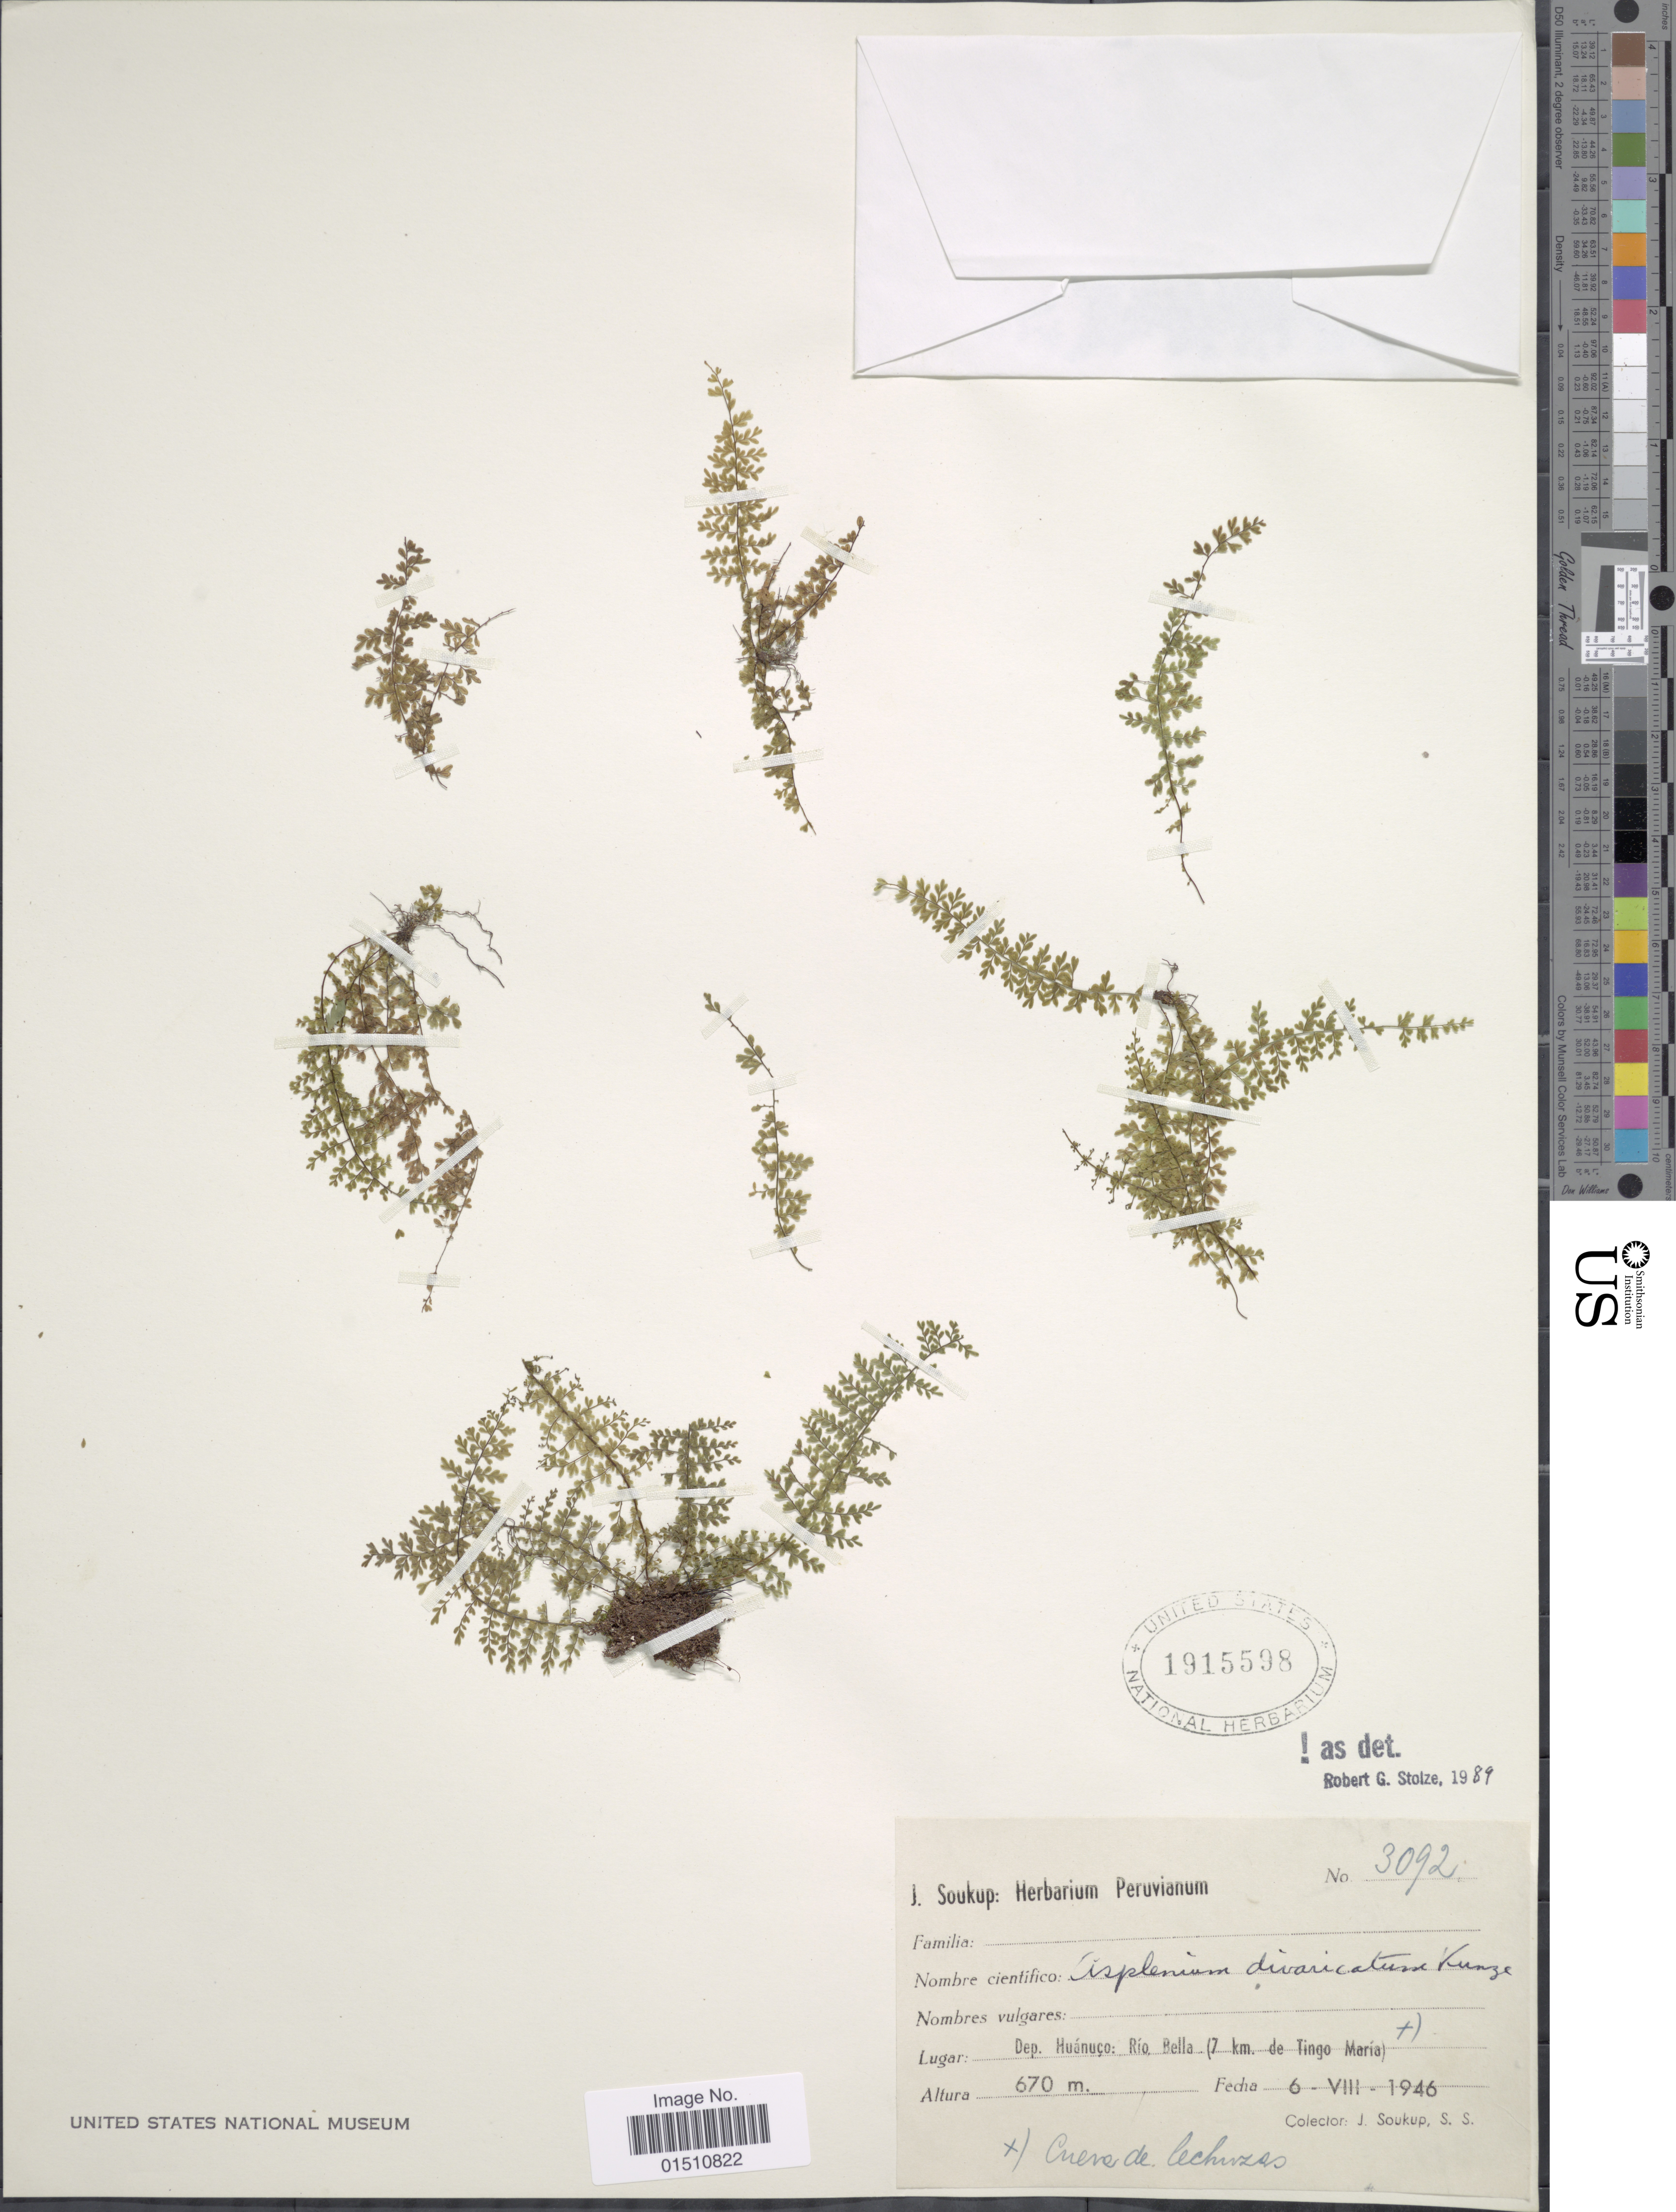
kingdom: Plantae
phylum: Tracheophyta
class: Polypodiopsida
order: Polypodiales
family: Aspleniaceae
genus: Asplenium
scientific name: Asplenium divaricatum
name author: Kunze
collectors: J. Soukup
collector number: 3092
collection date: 1946-08-06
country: Peru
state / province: Huánuco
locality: Peru, Dep. Huanuco: Rio Bella. (7 km. de Timgo Maria).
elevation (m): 670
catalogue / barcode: US 1915598